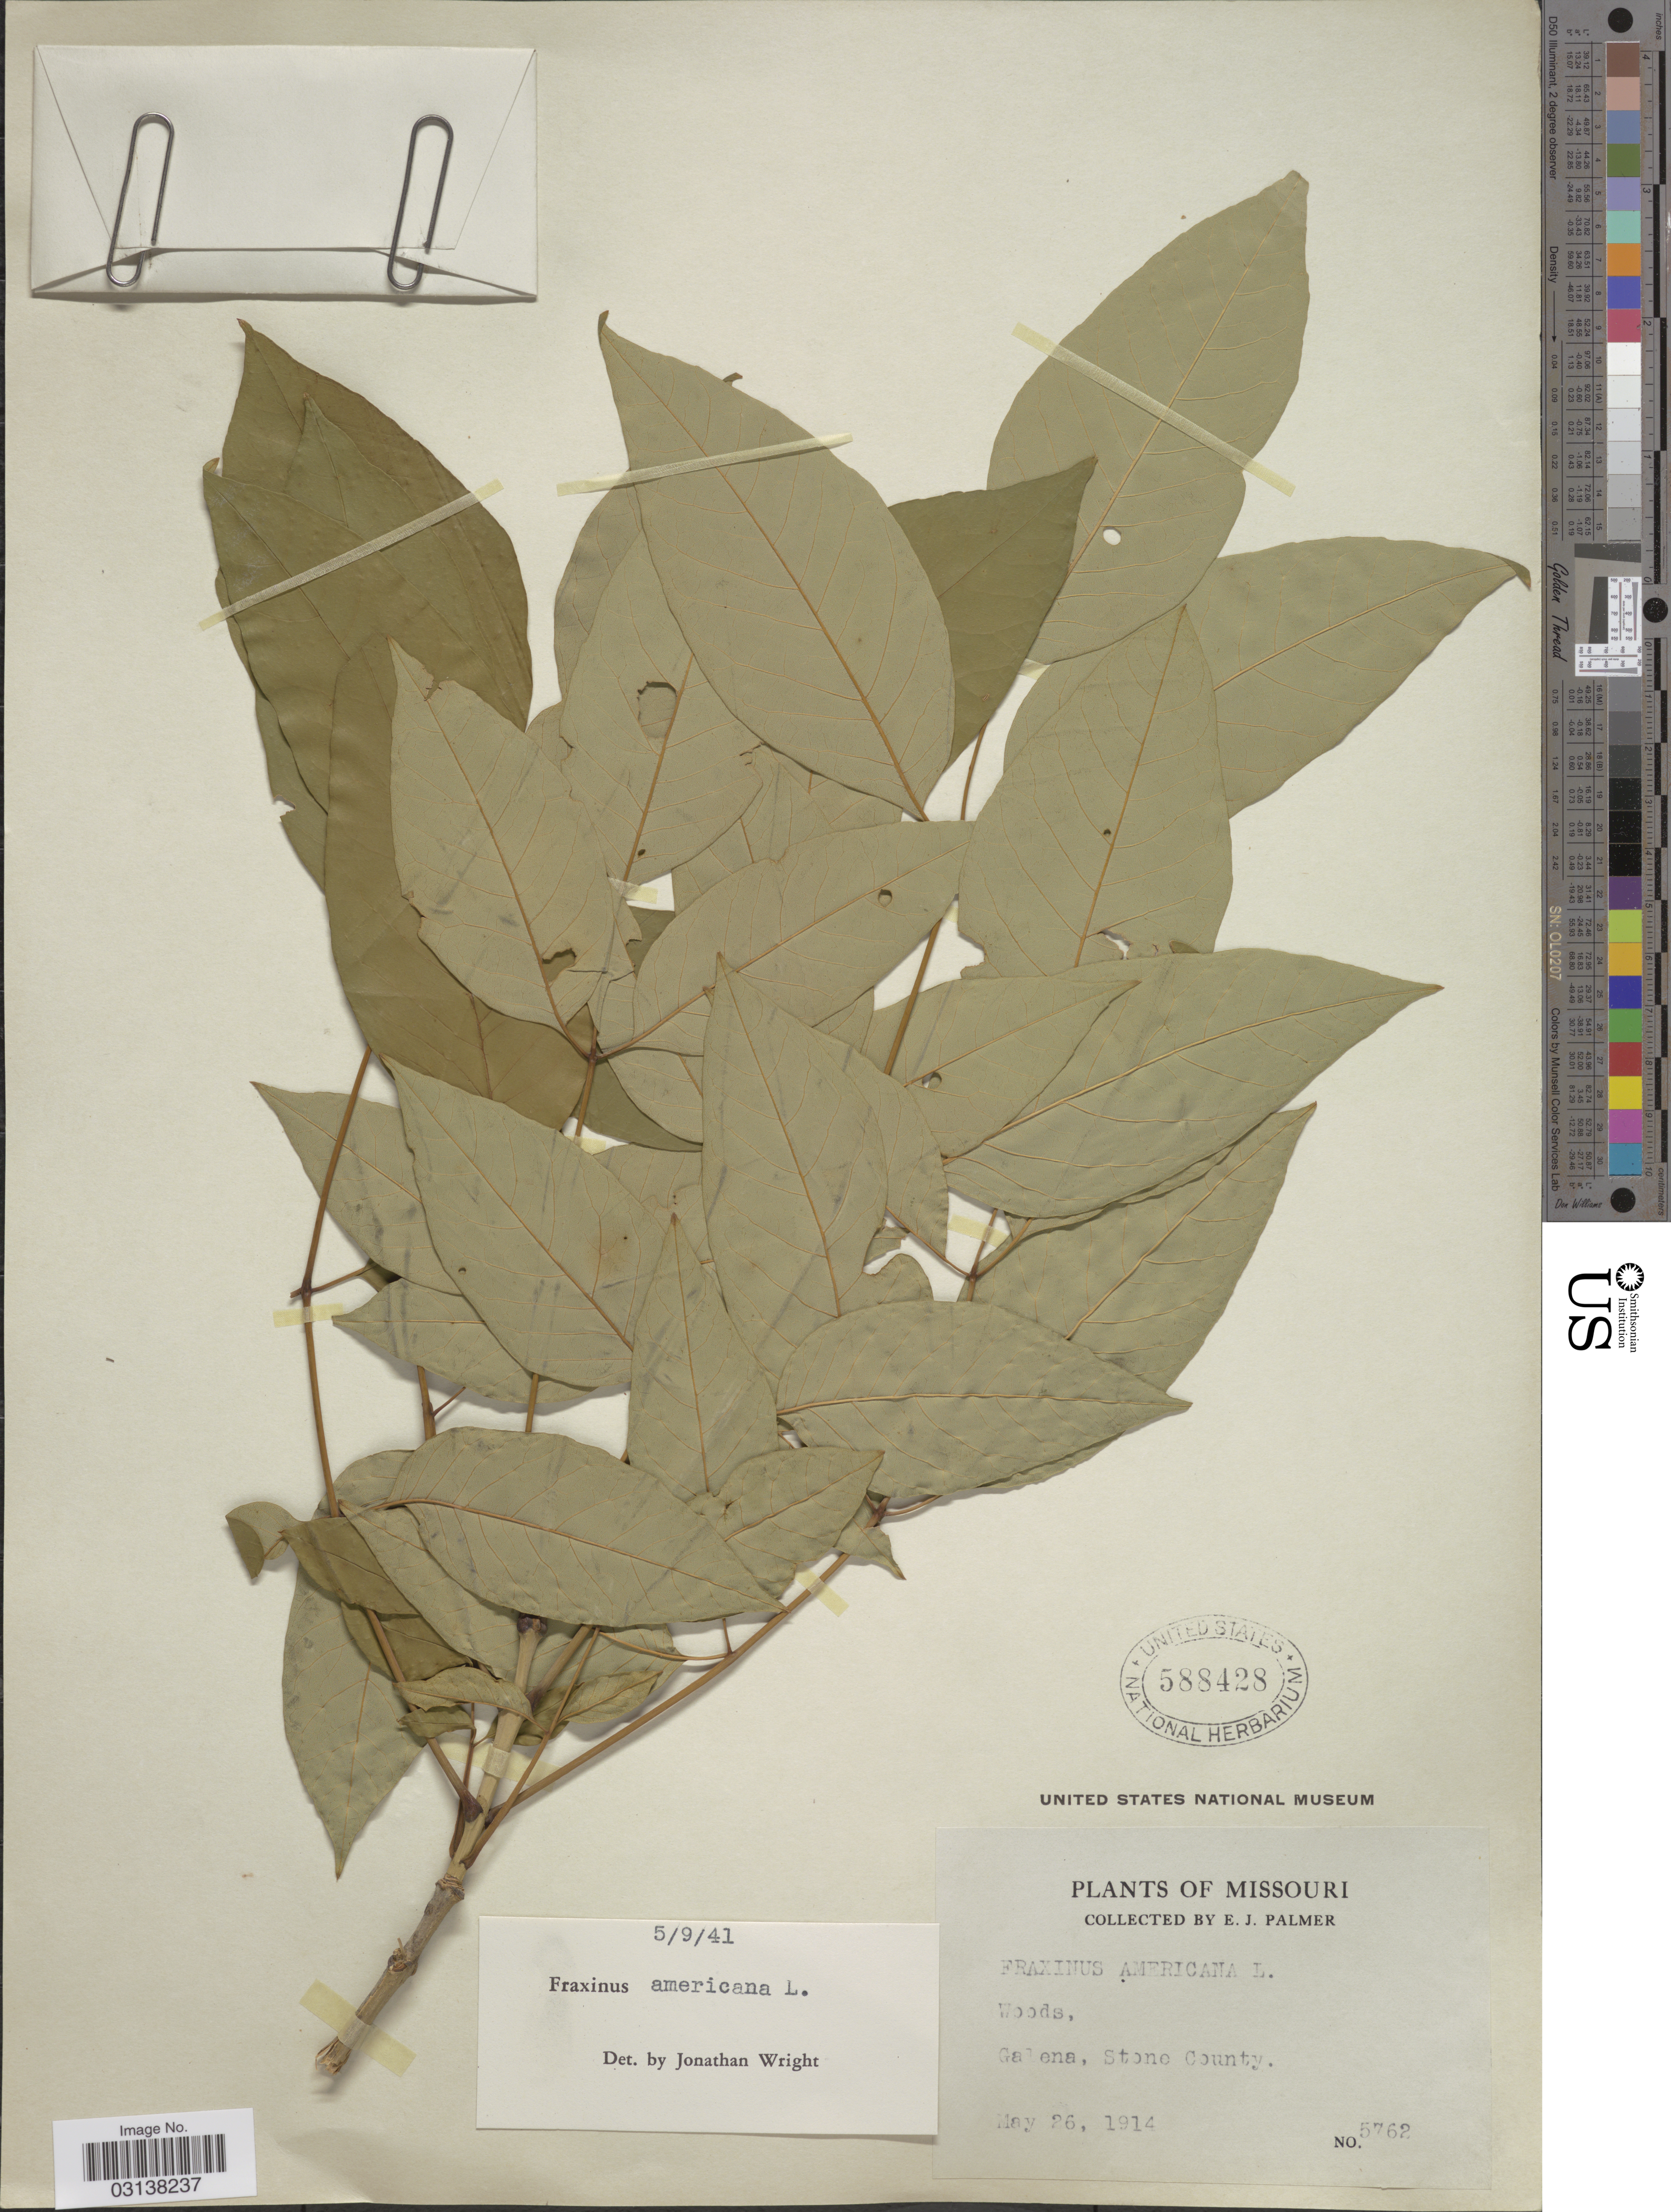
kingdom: Plantae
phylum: Tracheophyta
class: Magnoliopsida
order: Lamiales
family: Oleaceae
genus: Fraxinus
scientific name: Fraxinus americana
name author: L.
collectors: E. J. Palmer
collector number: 5762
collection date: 1914-05-26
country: United States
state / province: Missouri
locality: Galena, Stone County.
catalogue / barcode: US 588428